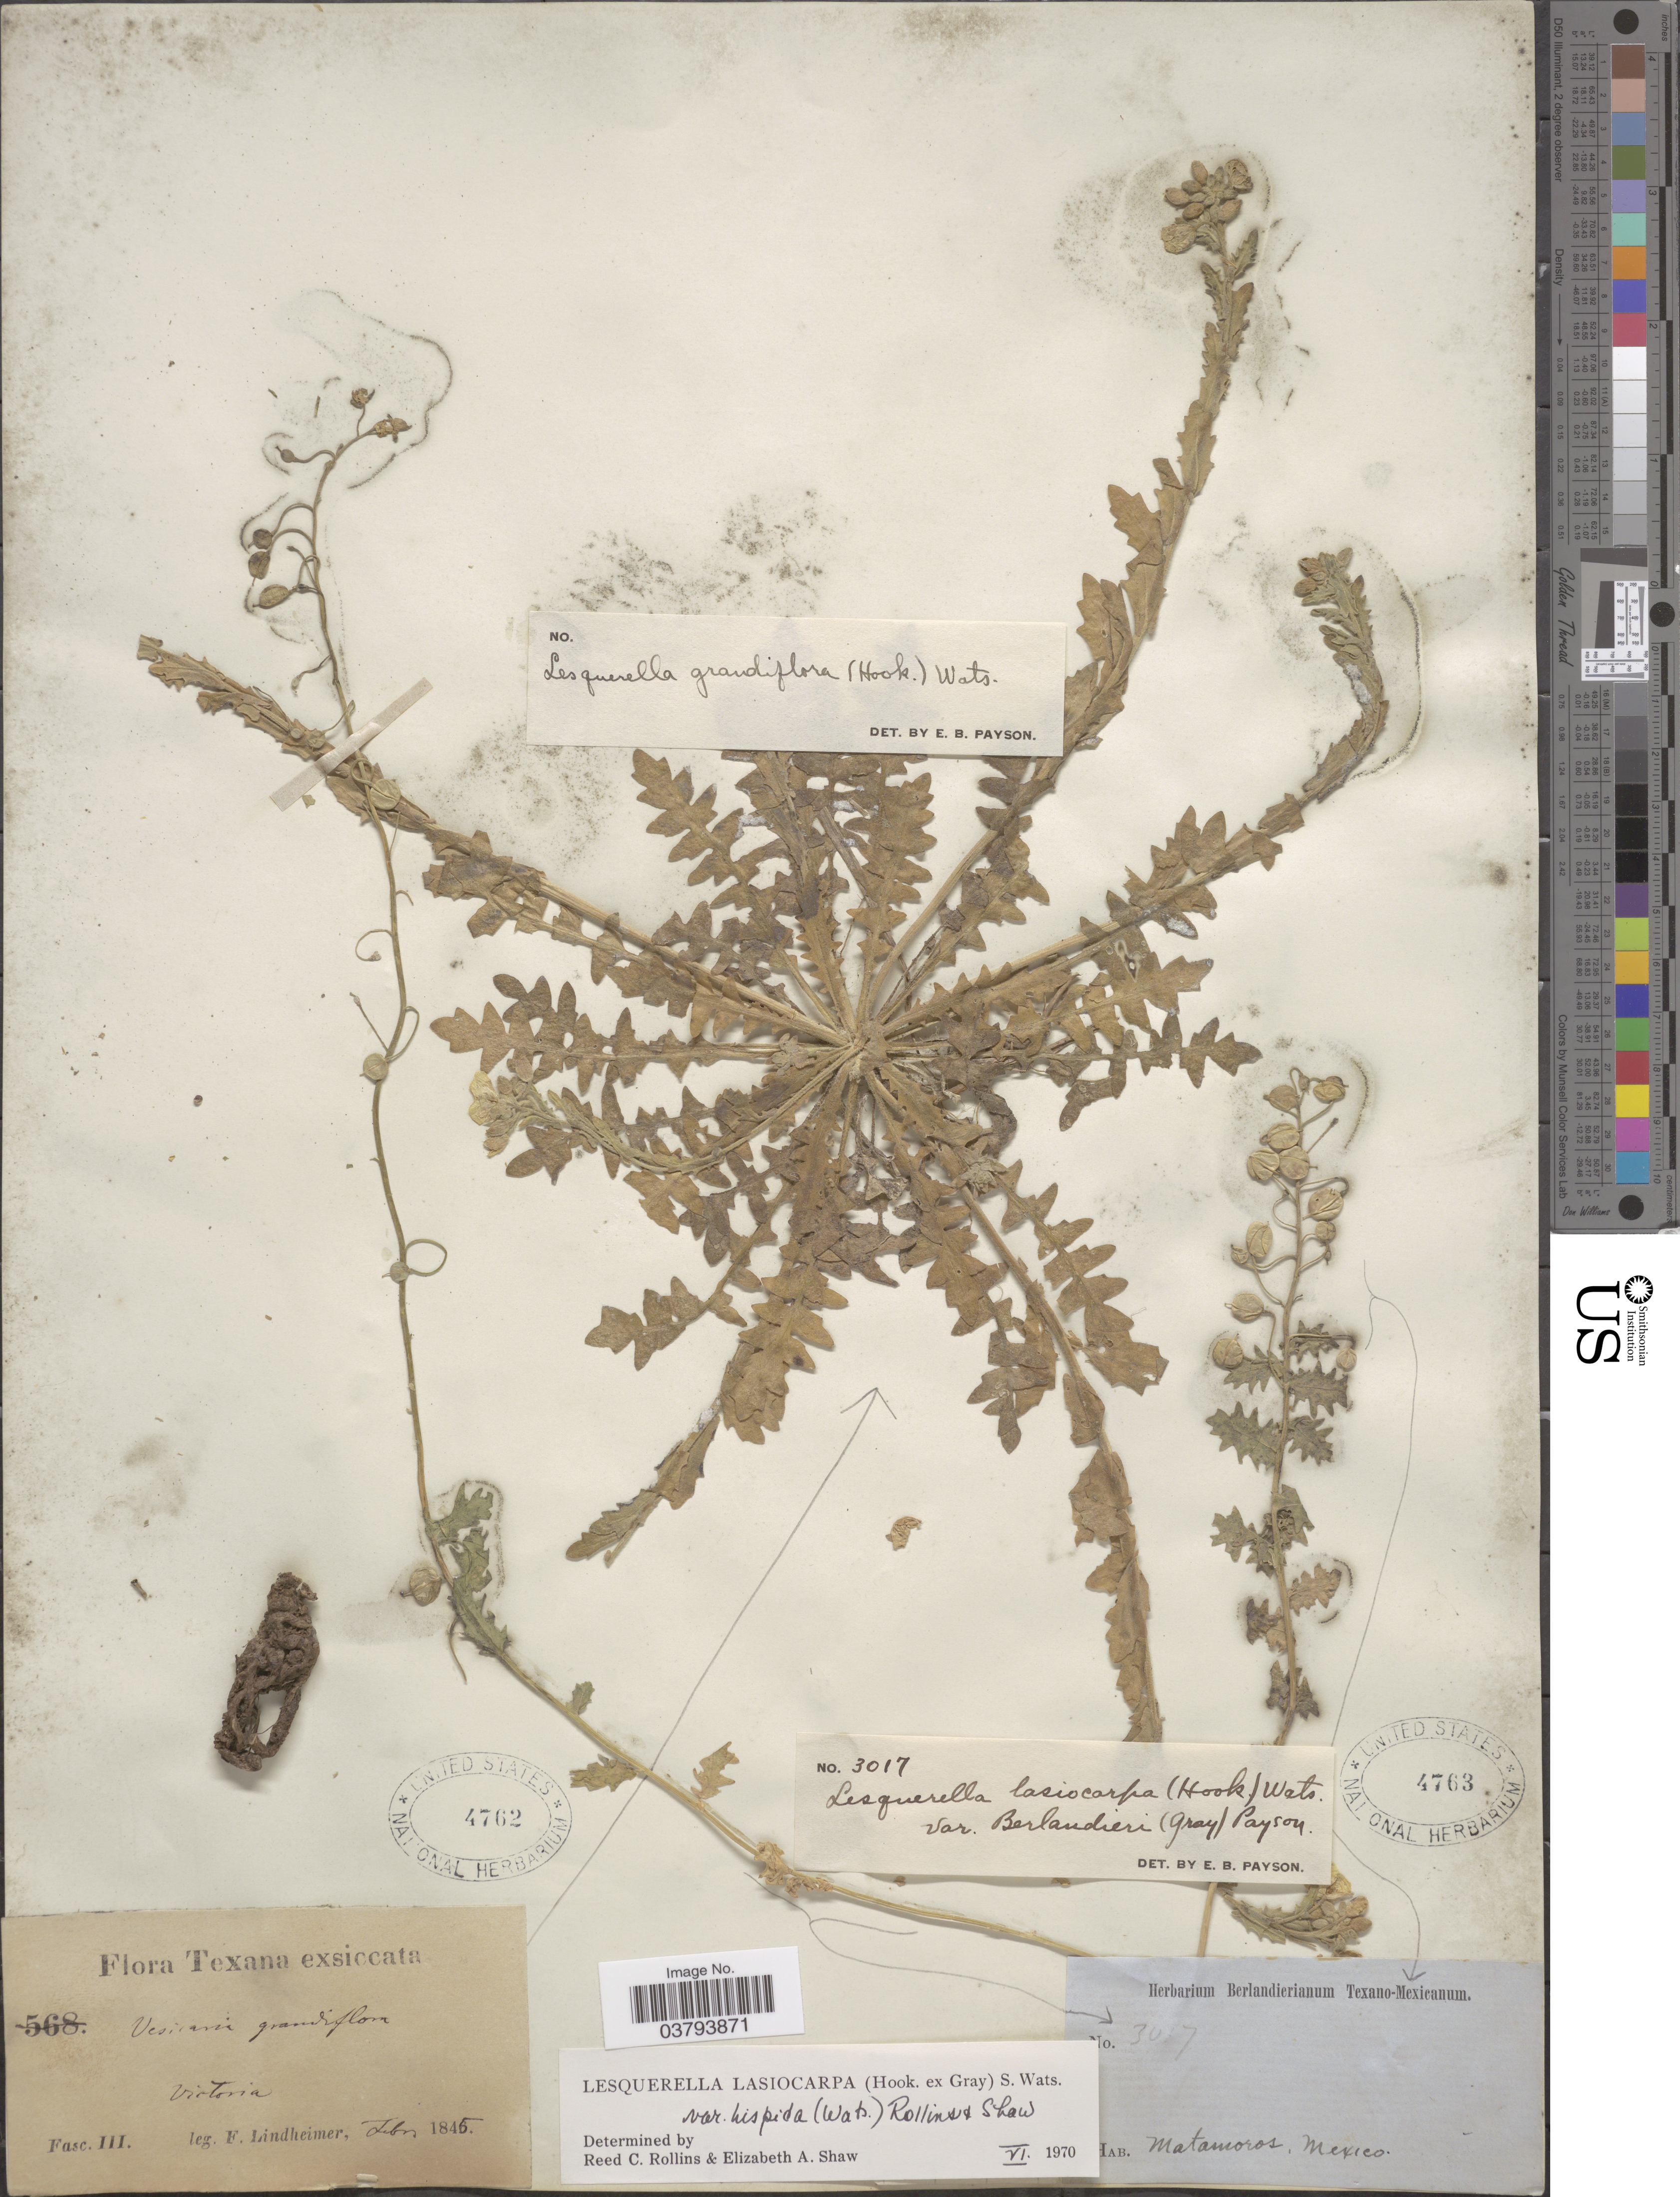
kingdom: Plantae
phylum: Tracheophyta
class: Magnoliopsida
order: Brassicales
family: Brassicaceae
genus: Lesquerella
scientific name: Lesquerella lasiocarpa subsp. lasiocarpa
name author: S. Watson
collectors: ex Herb. Berlandierianum Texano-Mexicanum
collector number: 3017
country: Mexico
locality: Matamoros.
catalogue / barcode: US 4763-2